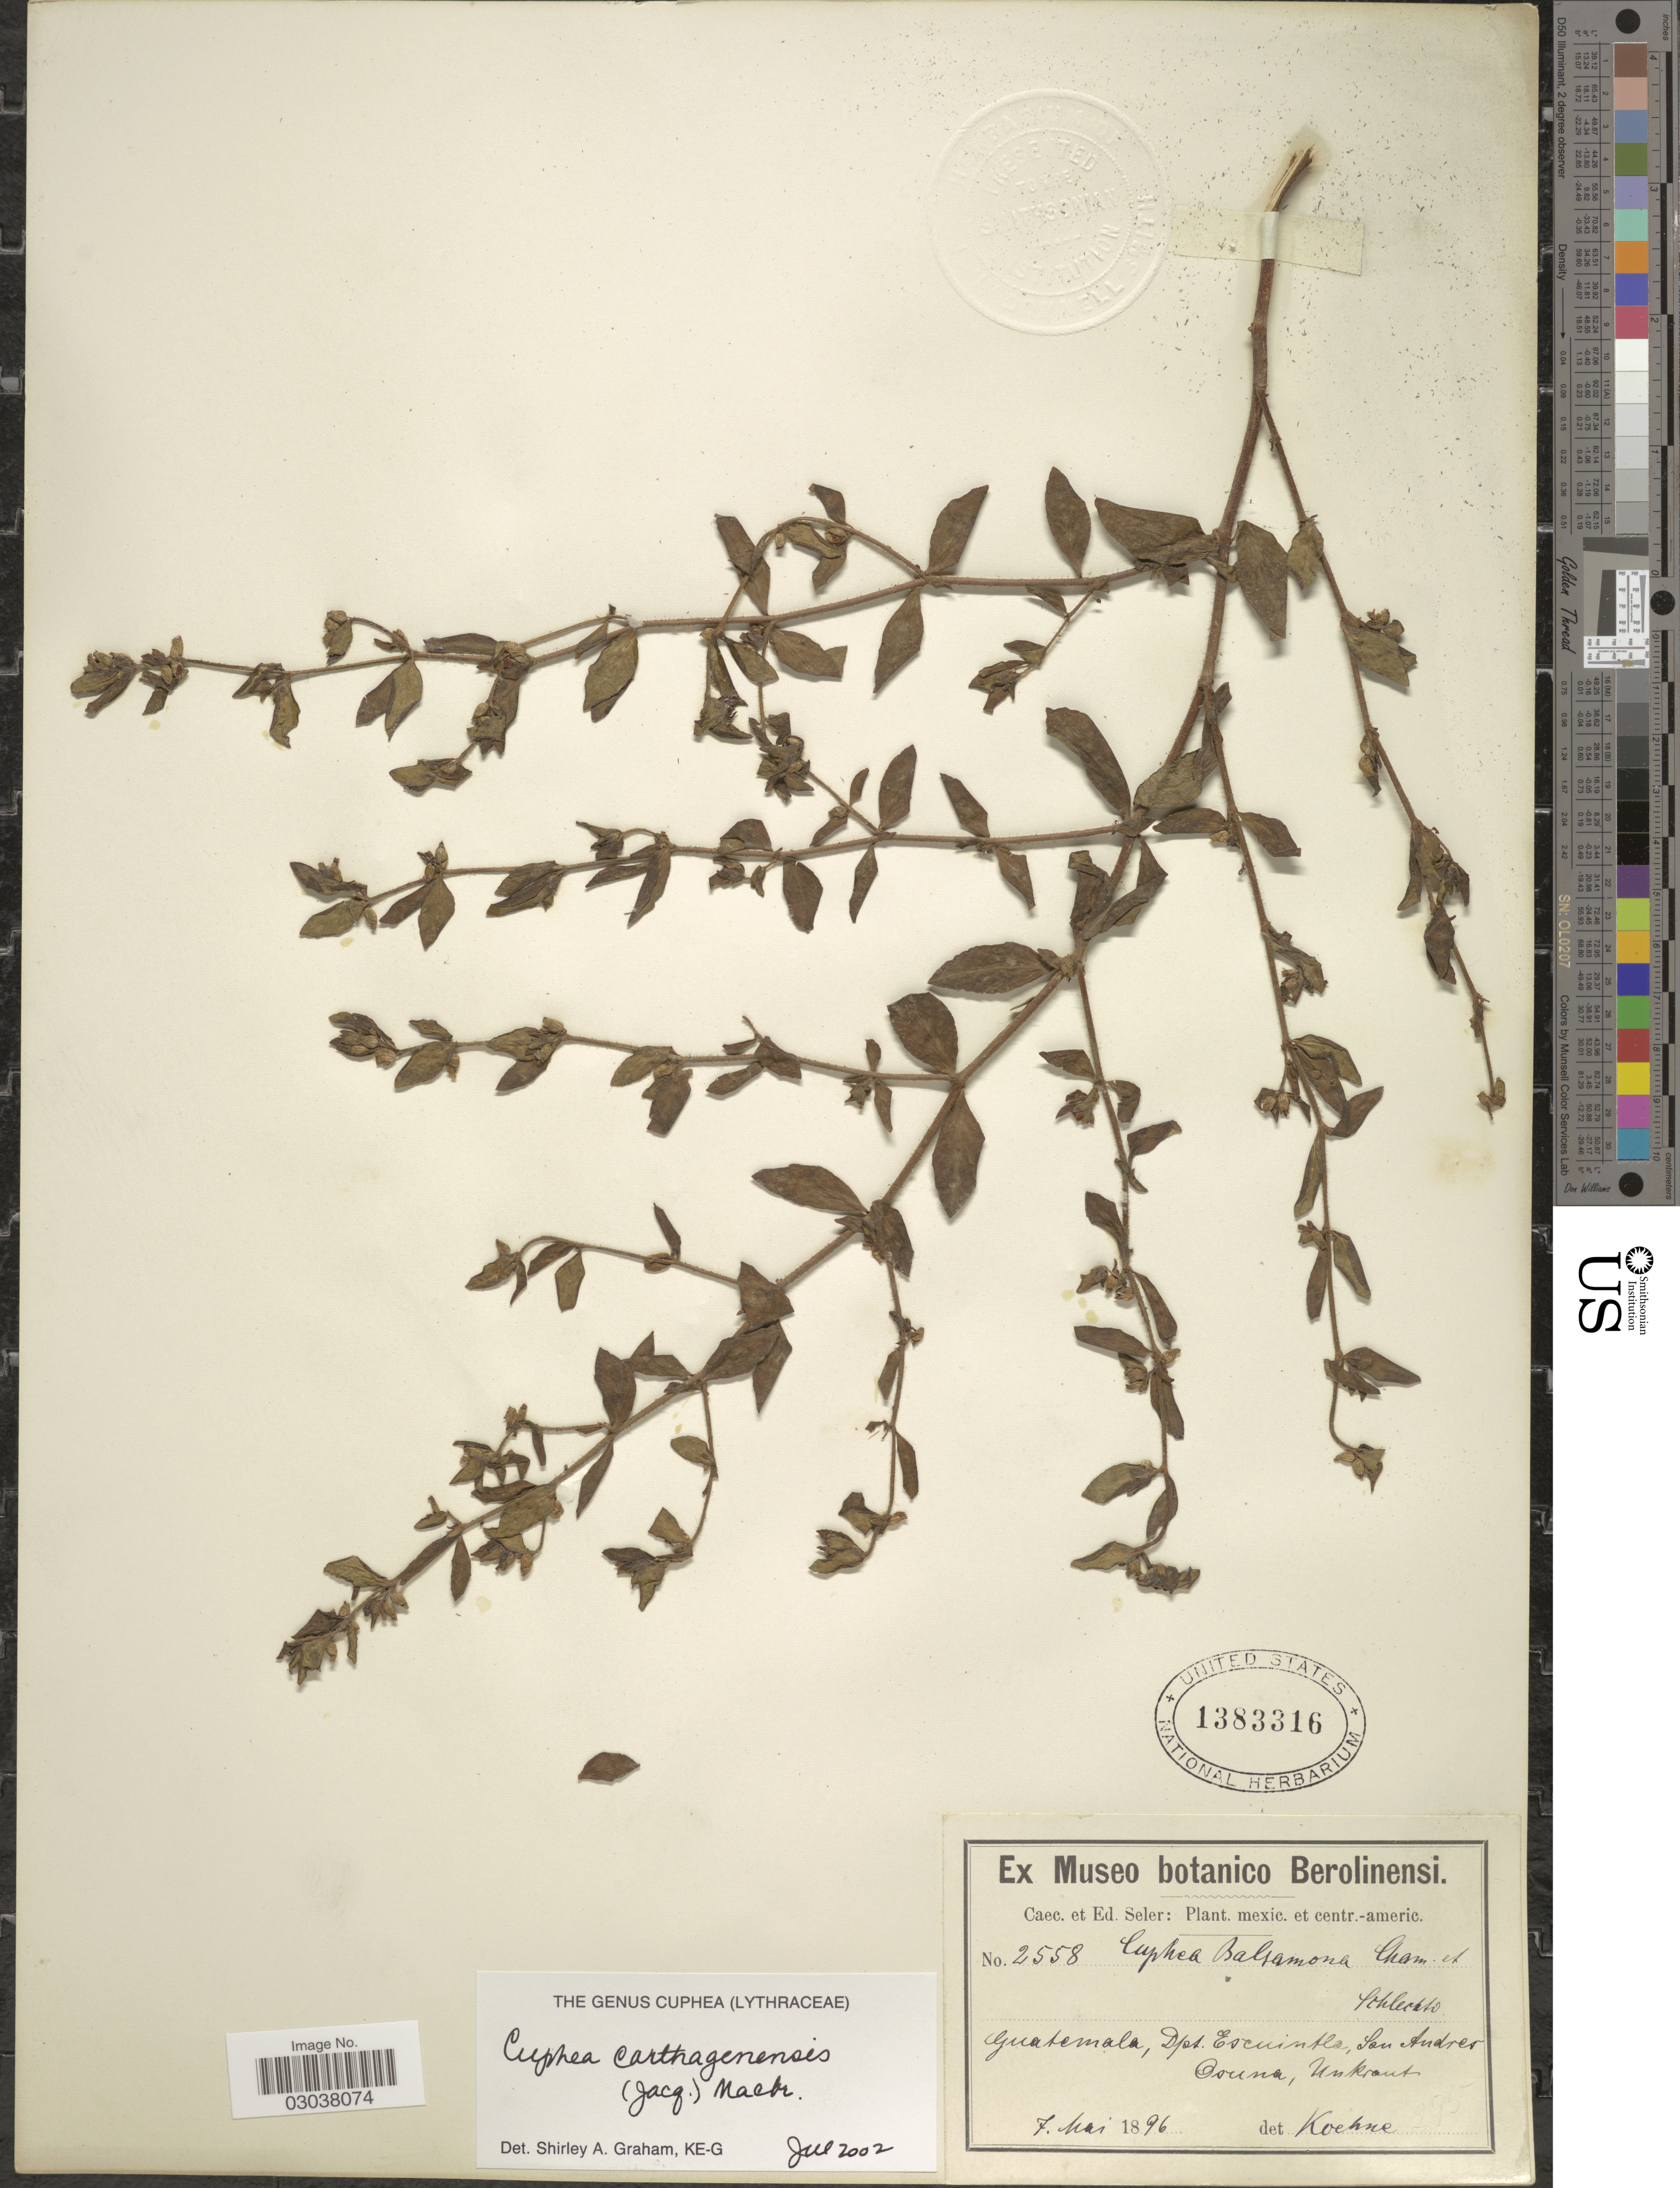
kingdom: Plantae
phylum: Tracheophyta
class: Magnoliopsida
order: Myrtales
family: Lythraceae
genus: Cuphea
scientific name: Cuphea carthagenensis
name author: (Jacq.) J.F. Macbr.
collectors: C. Seler & E. G. Seler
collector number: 2558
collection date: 1896-05-07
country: Guatemala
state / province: Escuintla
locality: Dpt. Escuintla, San Andres Osuna.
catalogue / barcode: US 1383316